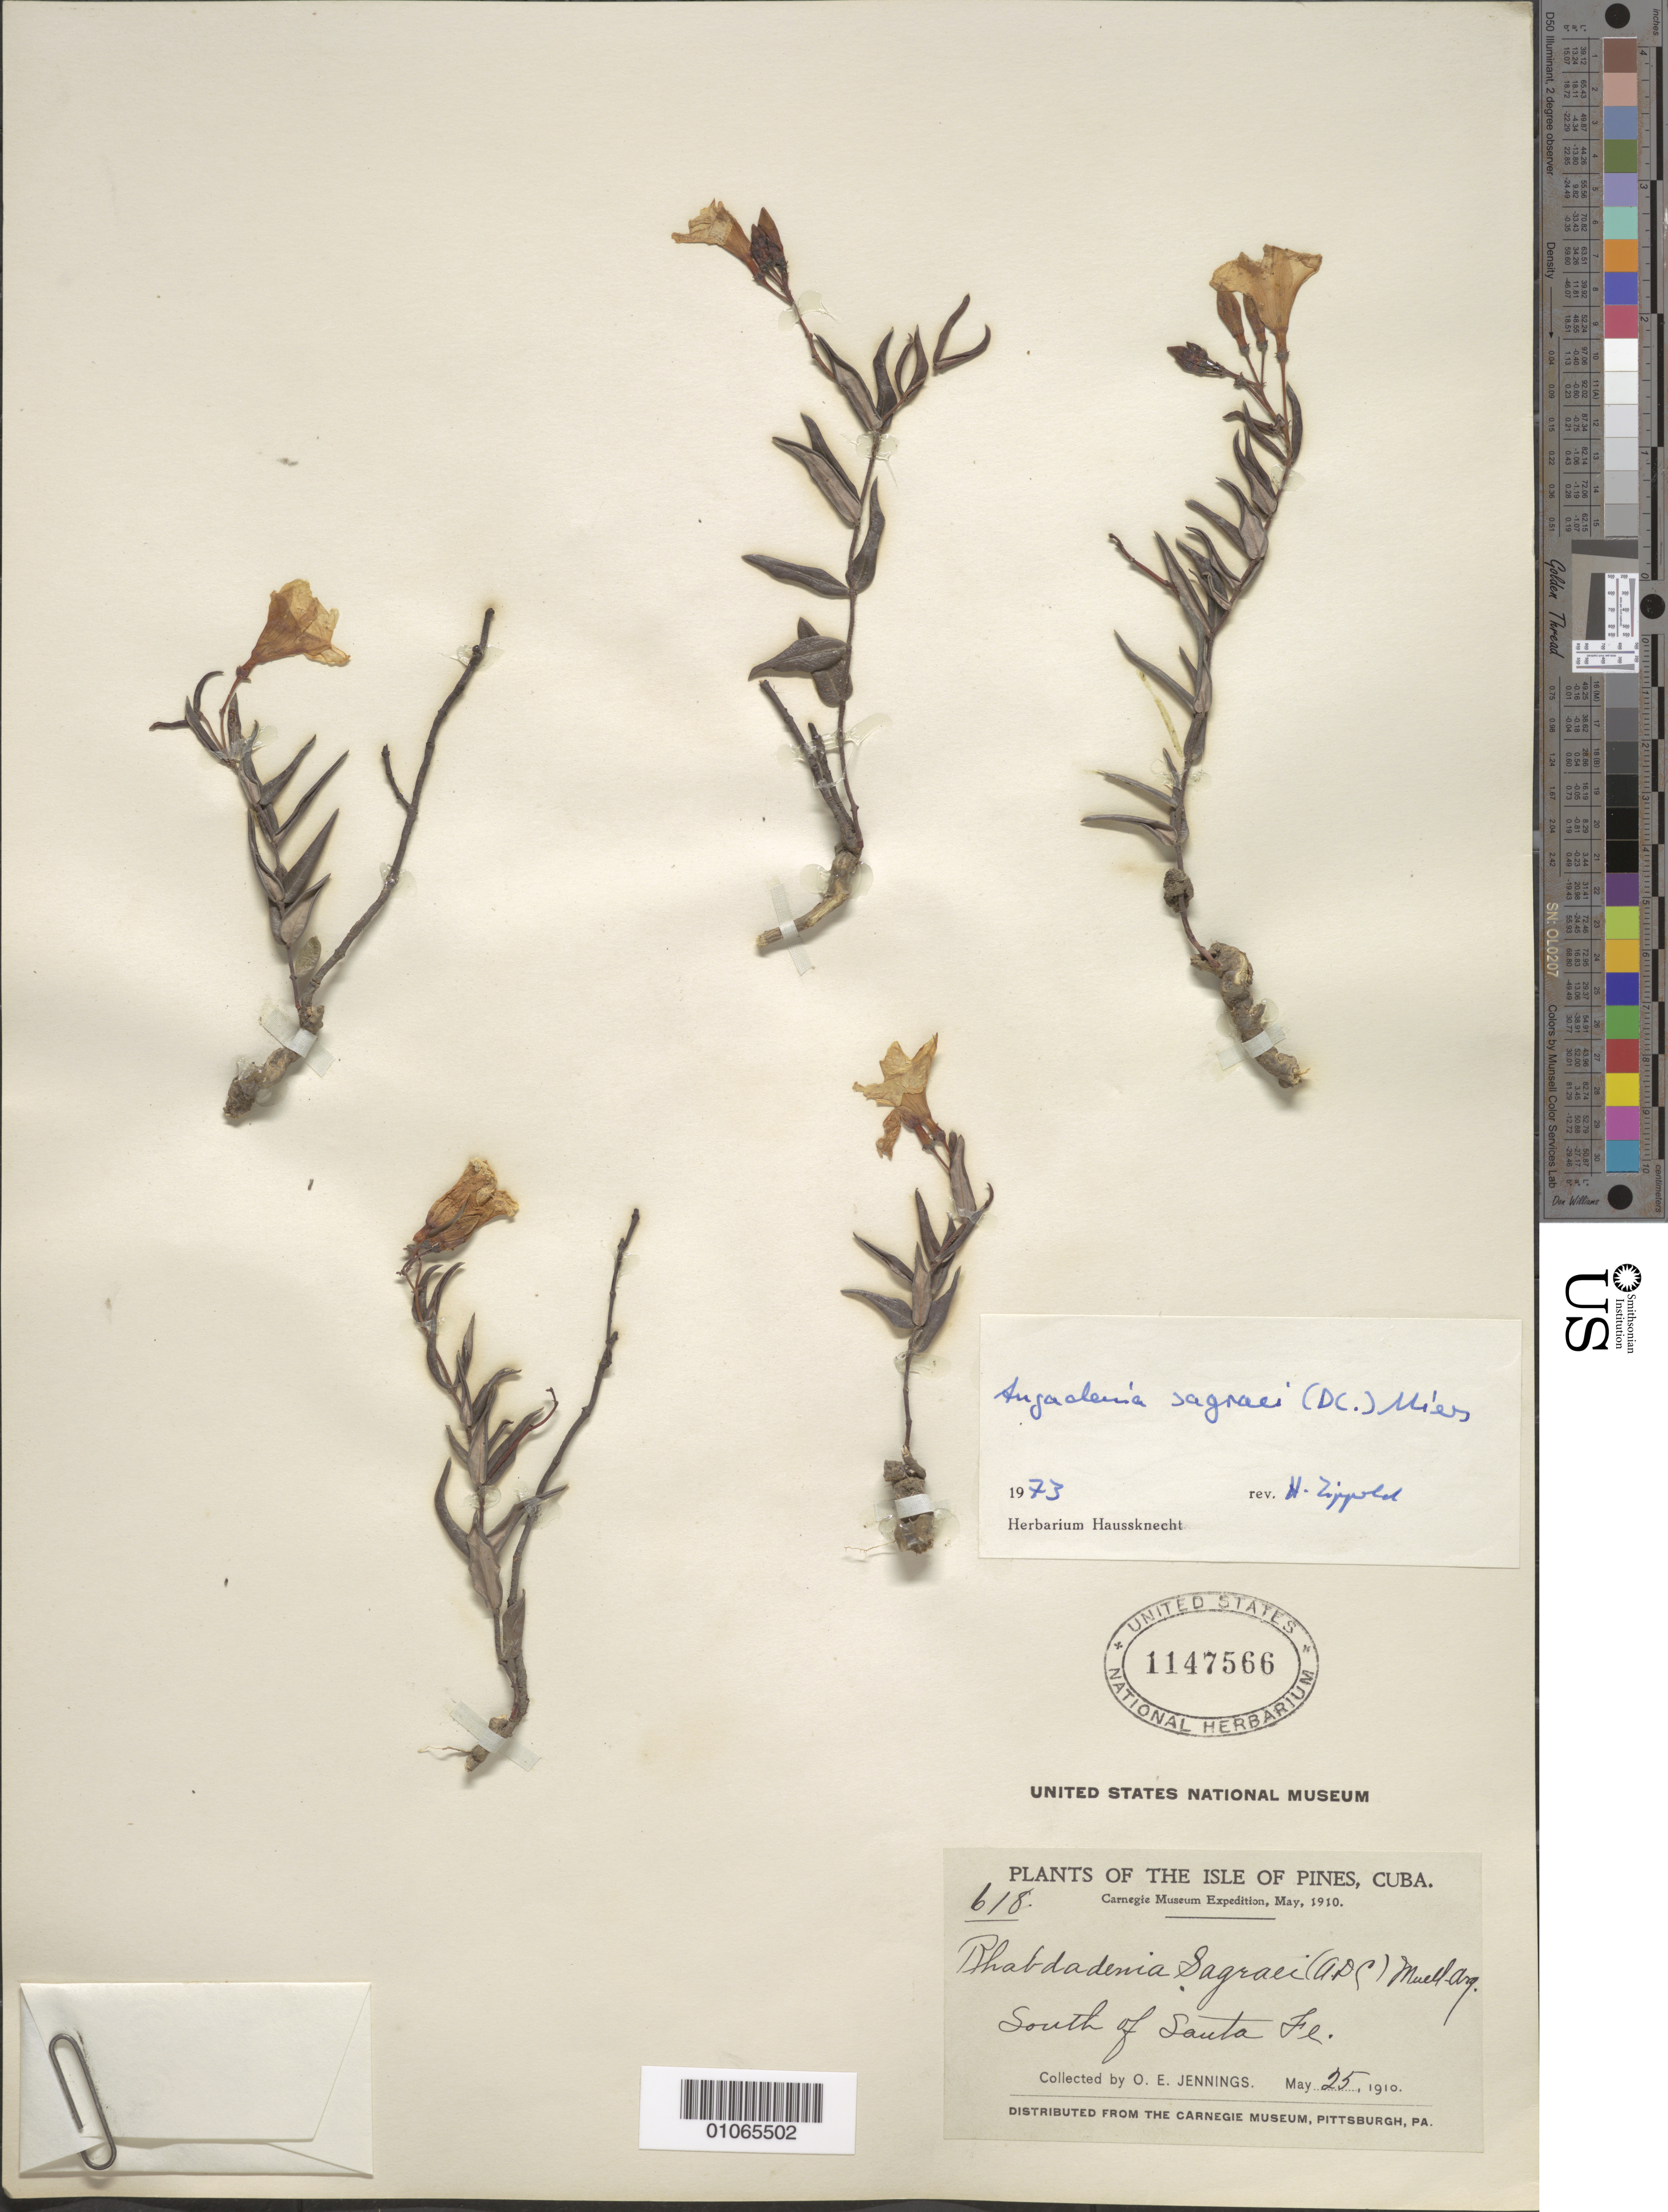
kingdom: Plantae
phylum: Tracheophyta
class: Magnoliopsida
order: Gentianales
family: Apocynaceae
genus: Angadenia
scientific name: Angadenia sagraei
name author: (A. DC.) Miers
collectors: O. E. Jennings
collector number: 618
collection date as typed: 25 May 1910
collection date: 1910-05-25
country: Cuba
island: Isla de la Juventud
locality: Isle of Pines South of Santa Fe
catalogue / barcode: US 1147566